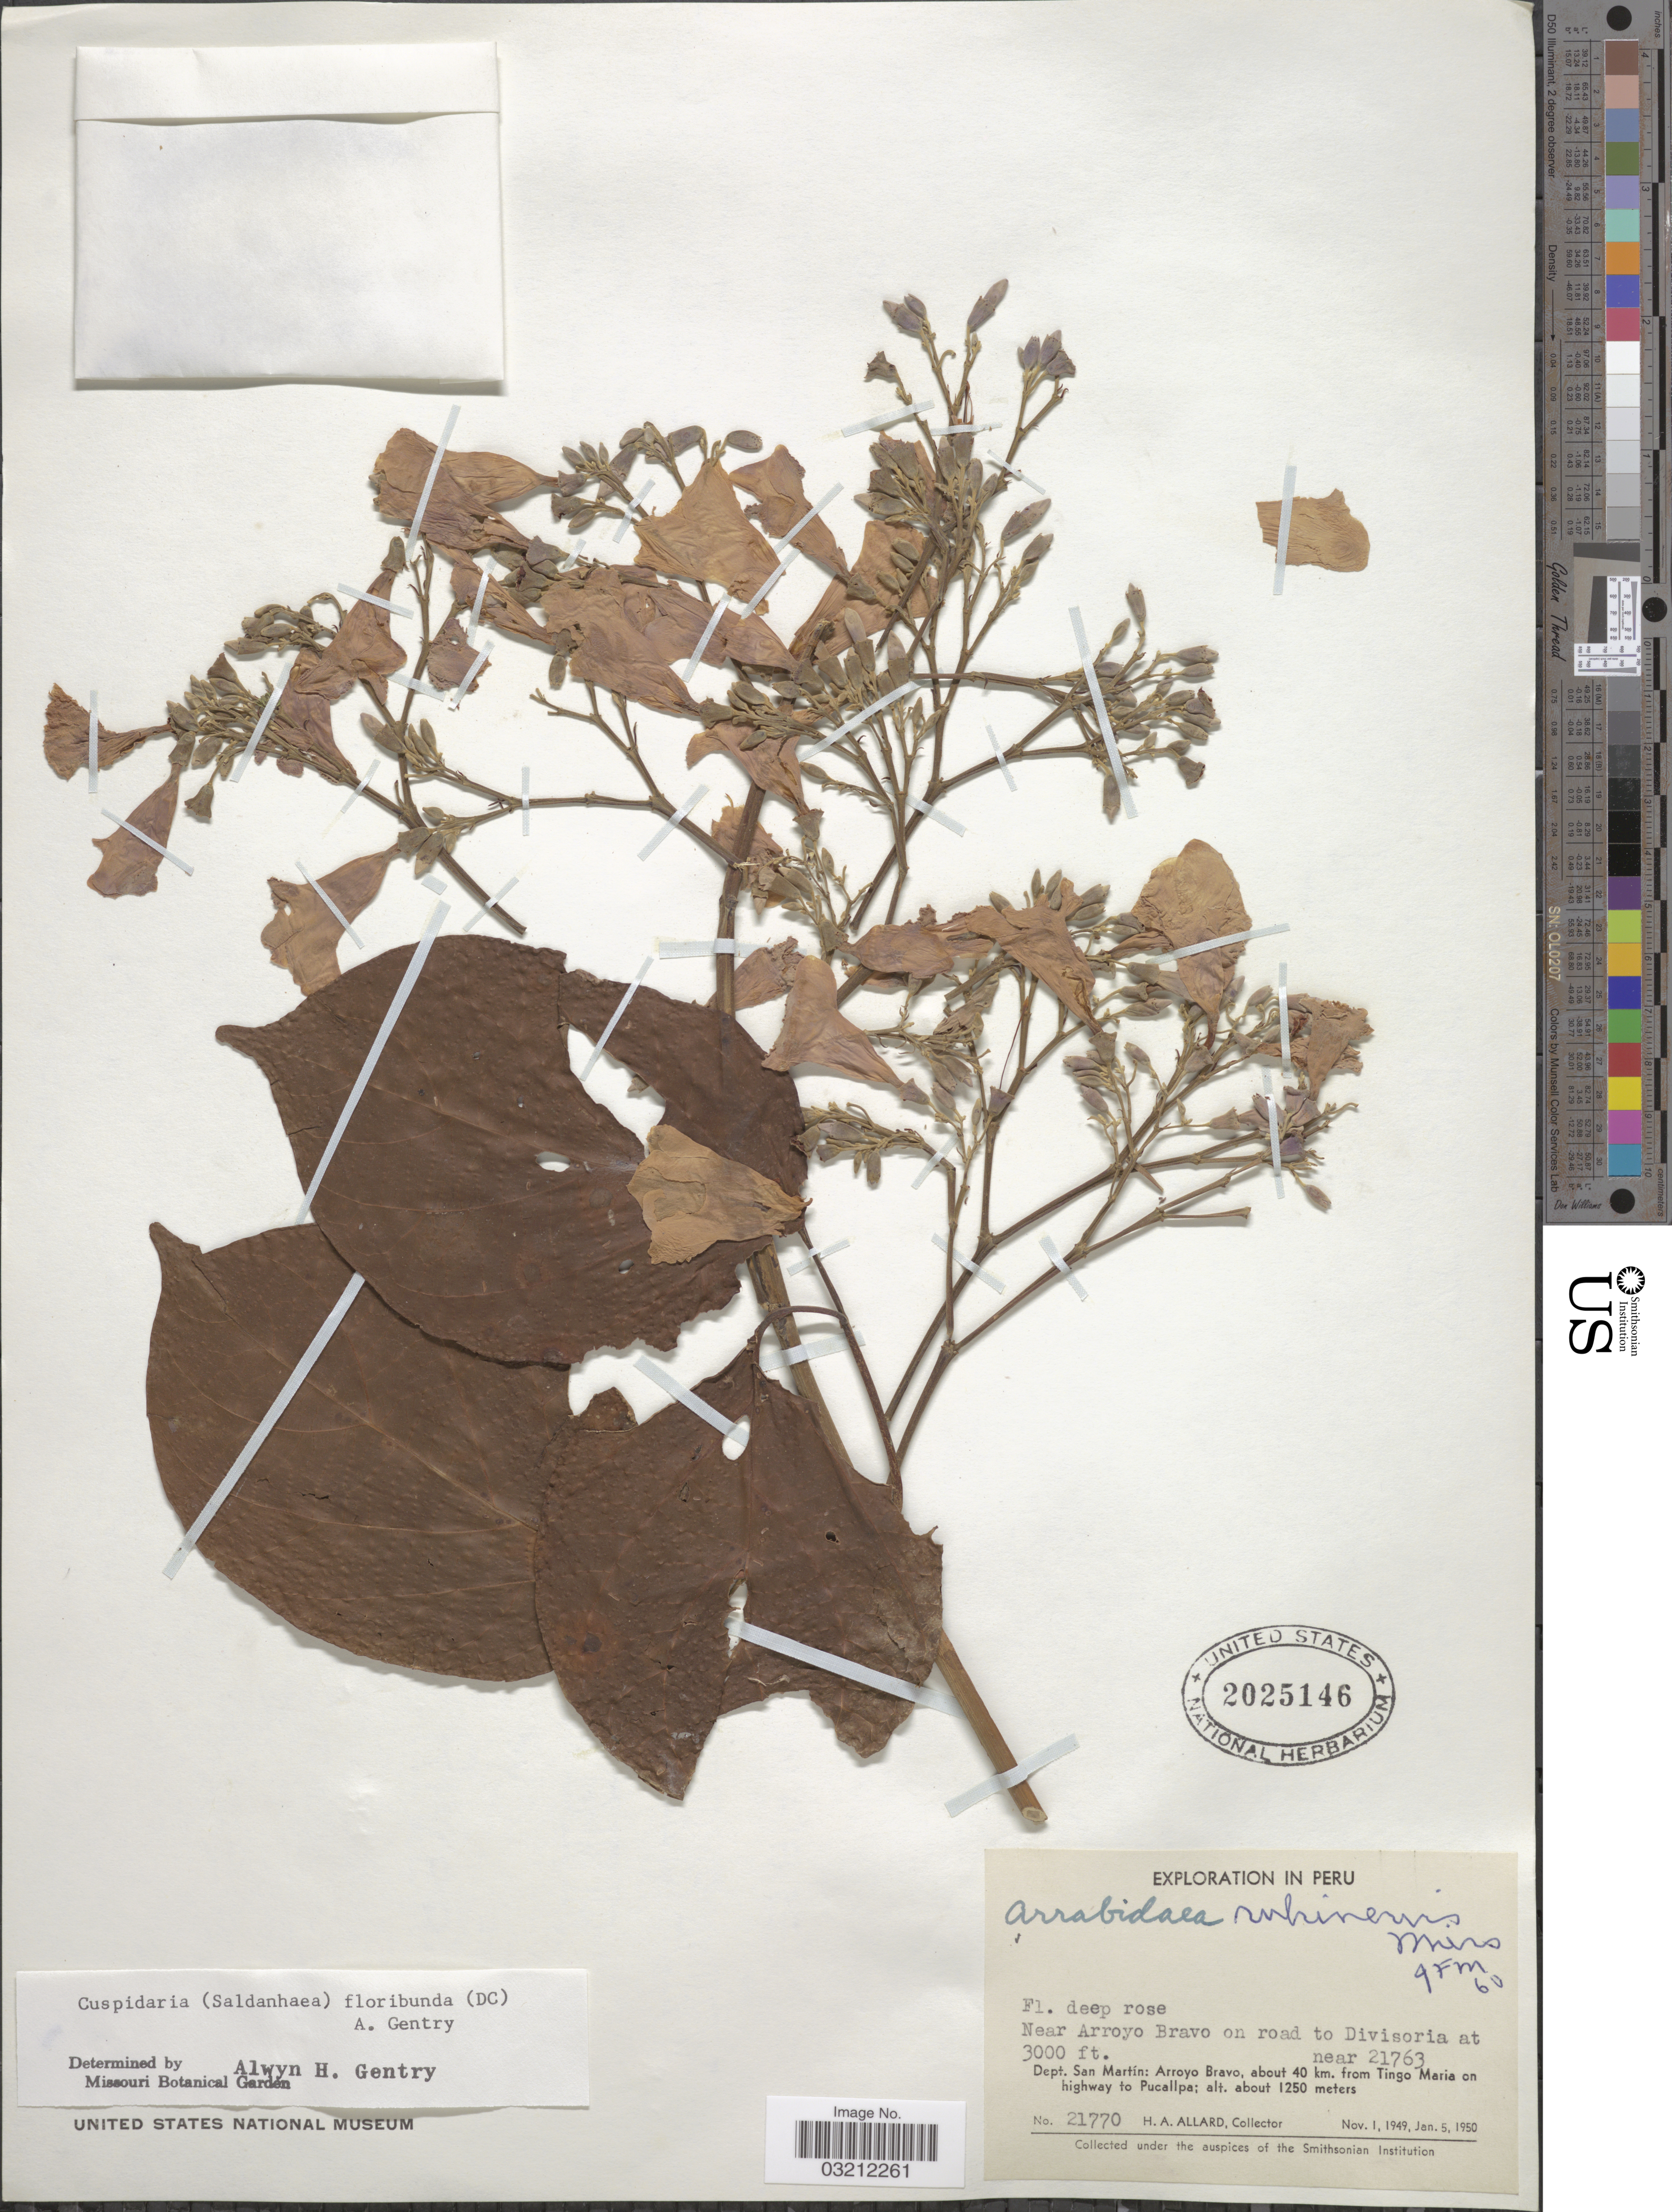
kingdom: Plantae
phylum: Tracheophyta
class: Magnoliopsida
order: Lamiales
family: Bignoniaceae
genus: Cuspidaria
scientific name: Cuspidaria floribunda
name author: (A. DC.) A.H. Gentry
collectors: H. A. Allard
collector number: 21770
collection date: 1949-11-01/1950-01-05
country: Peru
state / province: San Martín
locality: Near Arroyo Bravo on road to Divisoria. Dept. San Martín: Arroyo Bravo, about 40 km. from Tingo Maria on highway to Pucallpa.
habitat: near arroyo on road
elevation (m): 1250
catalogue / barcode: US 2025146